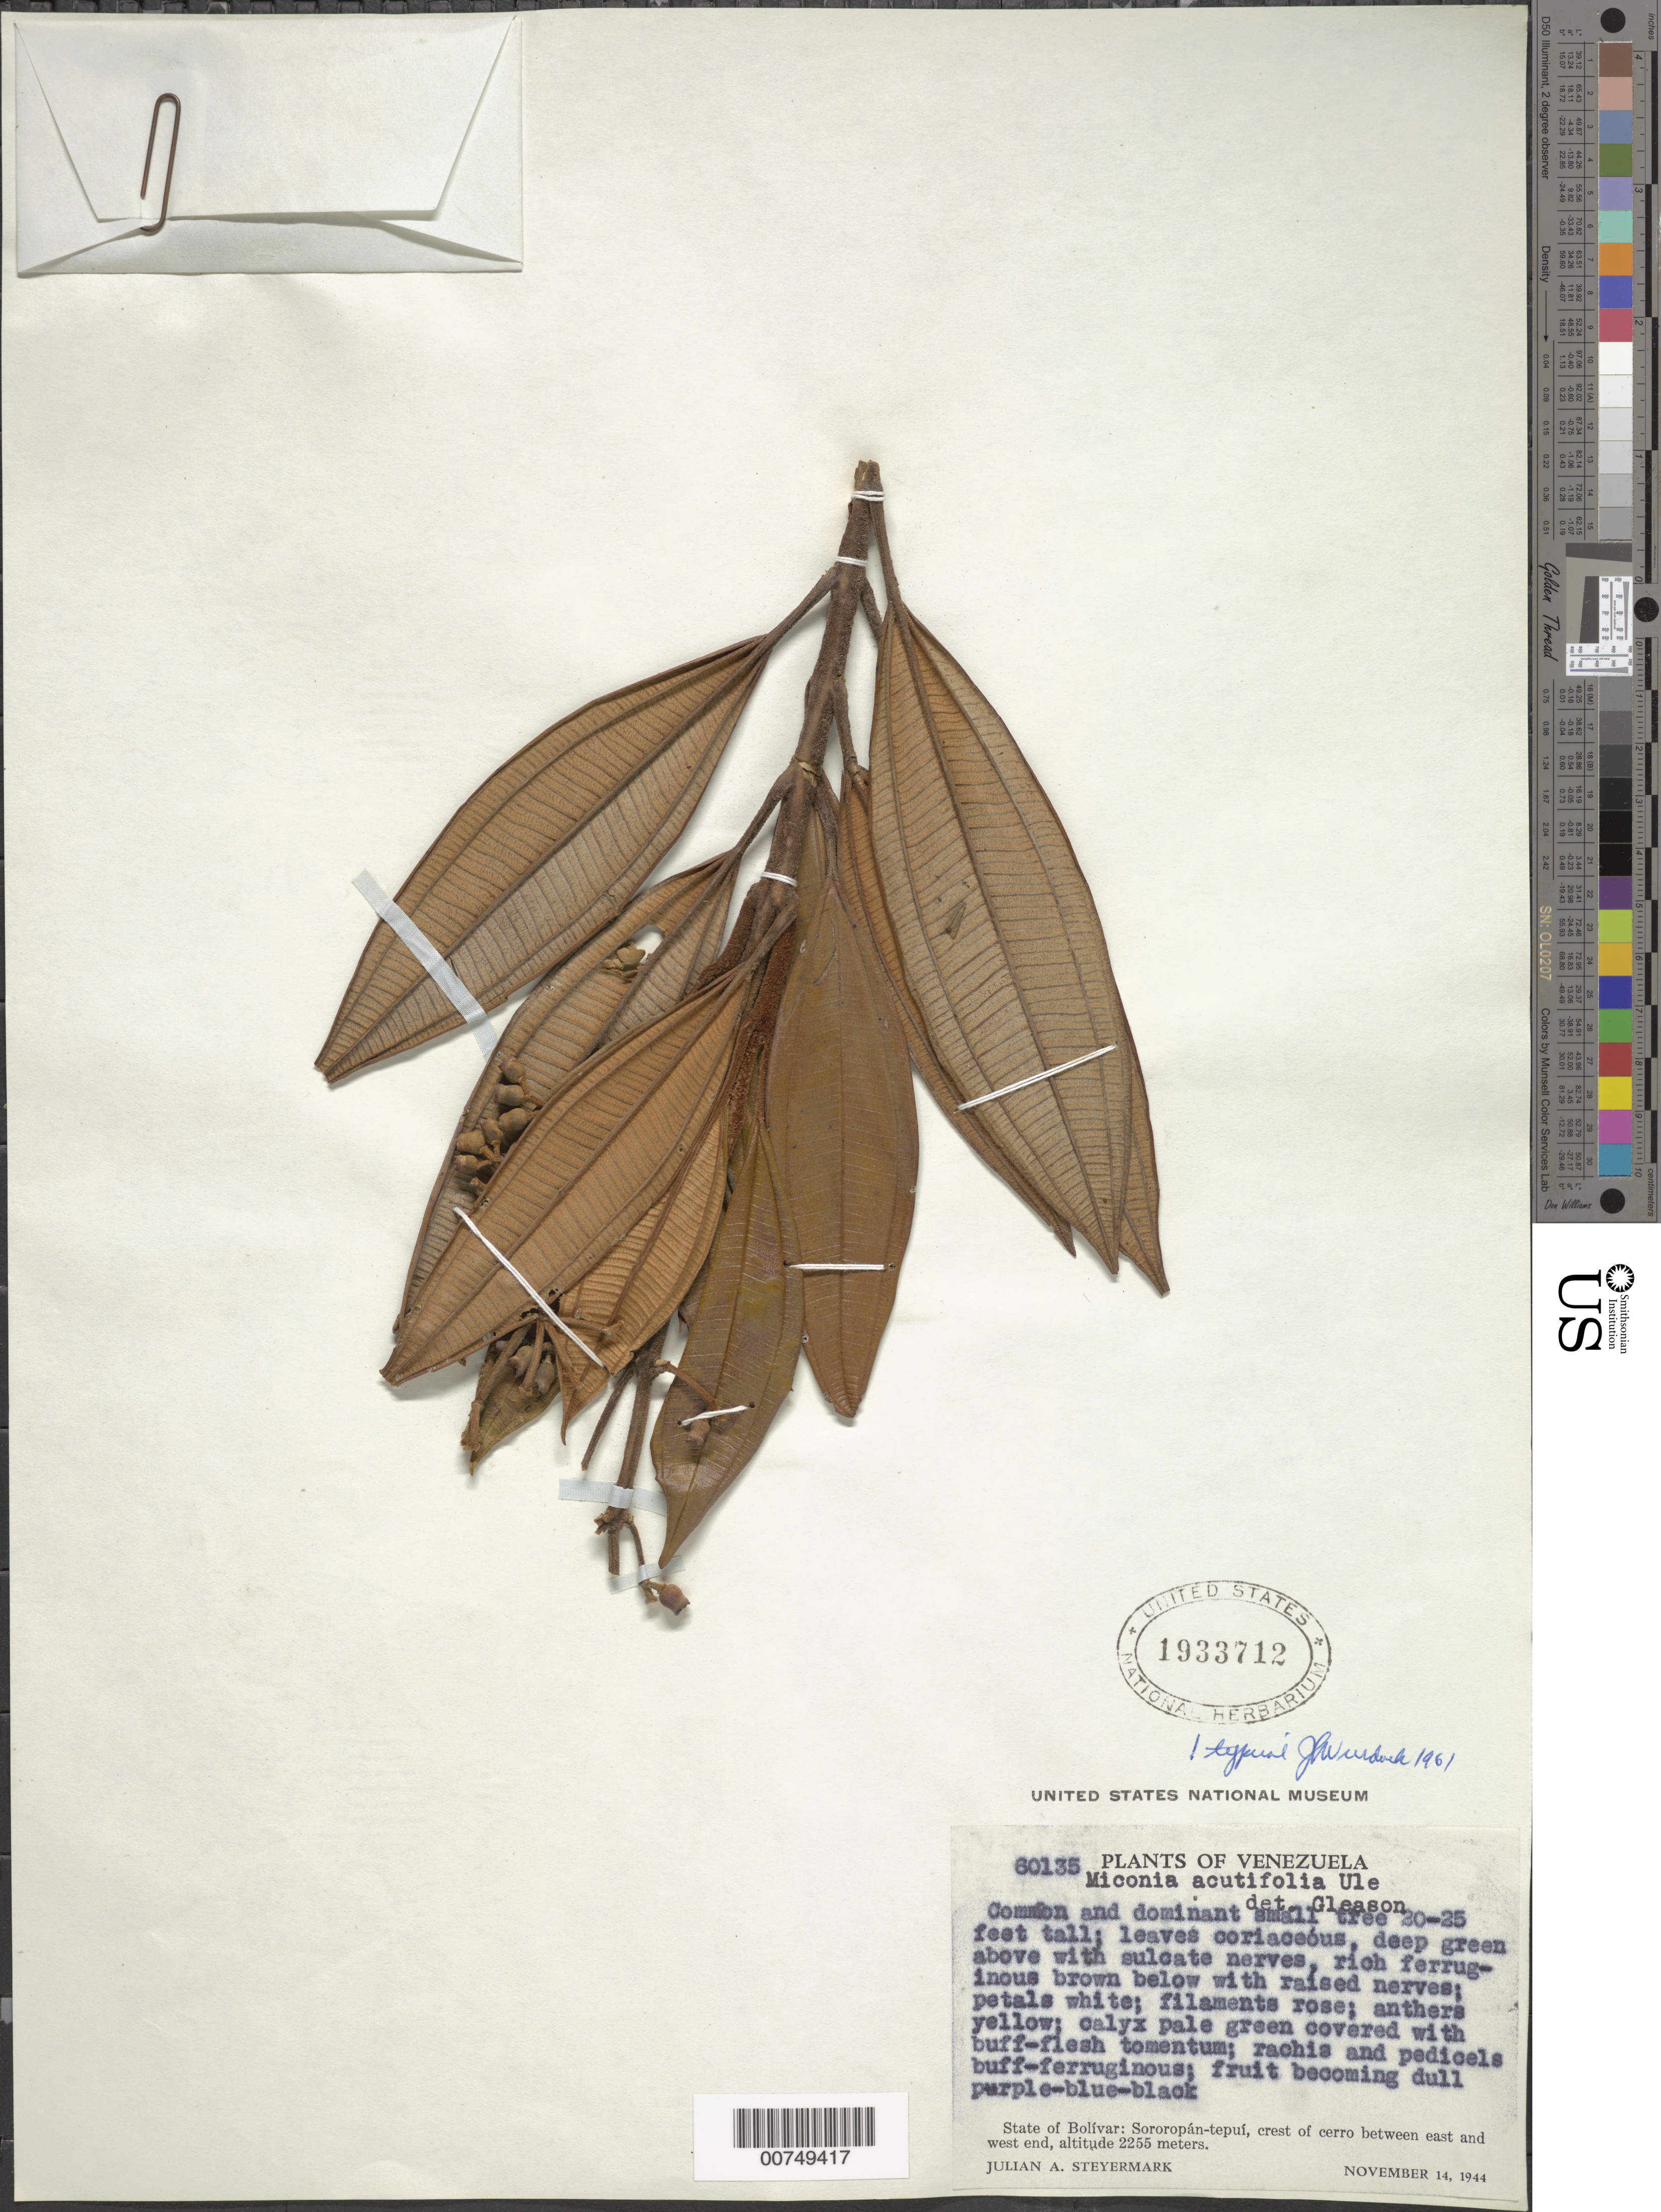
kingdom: Plantae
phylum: Tracheophyta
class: Magnoliopsida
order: Myrtales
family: Melastomataceae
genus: Miconia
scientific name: Miconia acutifolia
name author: Ule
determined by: Wurdack, John J., (US), US (UNITED STATES)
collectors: J. Steyermark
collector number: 60135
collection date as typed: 14-Nov-44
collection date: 1944-11-14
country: Venezuela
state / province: Bolívar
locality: Sororopán-tepuí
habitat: Crest of cerro between east and wet end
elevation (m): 2255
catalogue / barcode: US 1933712